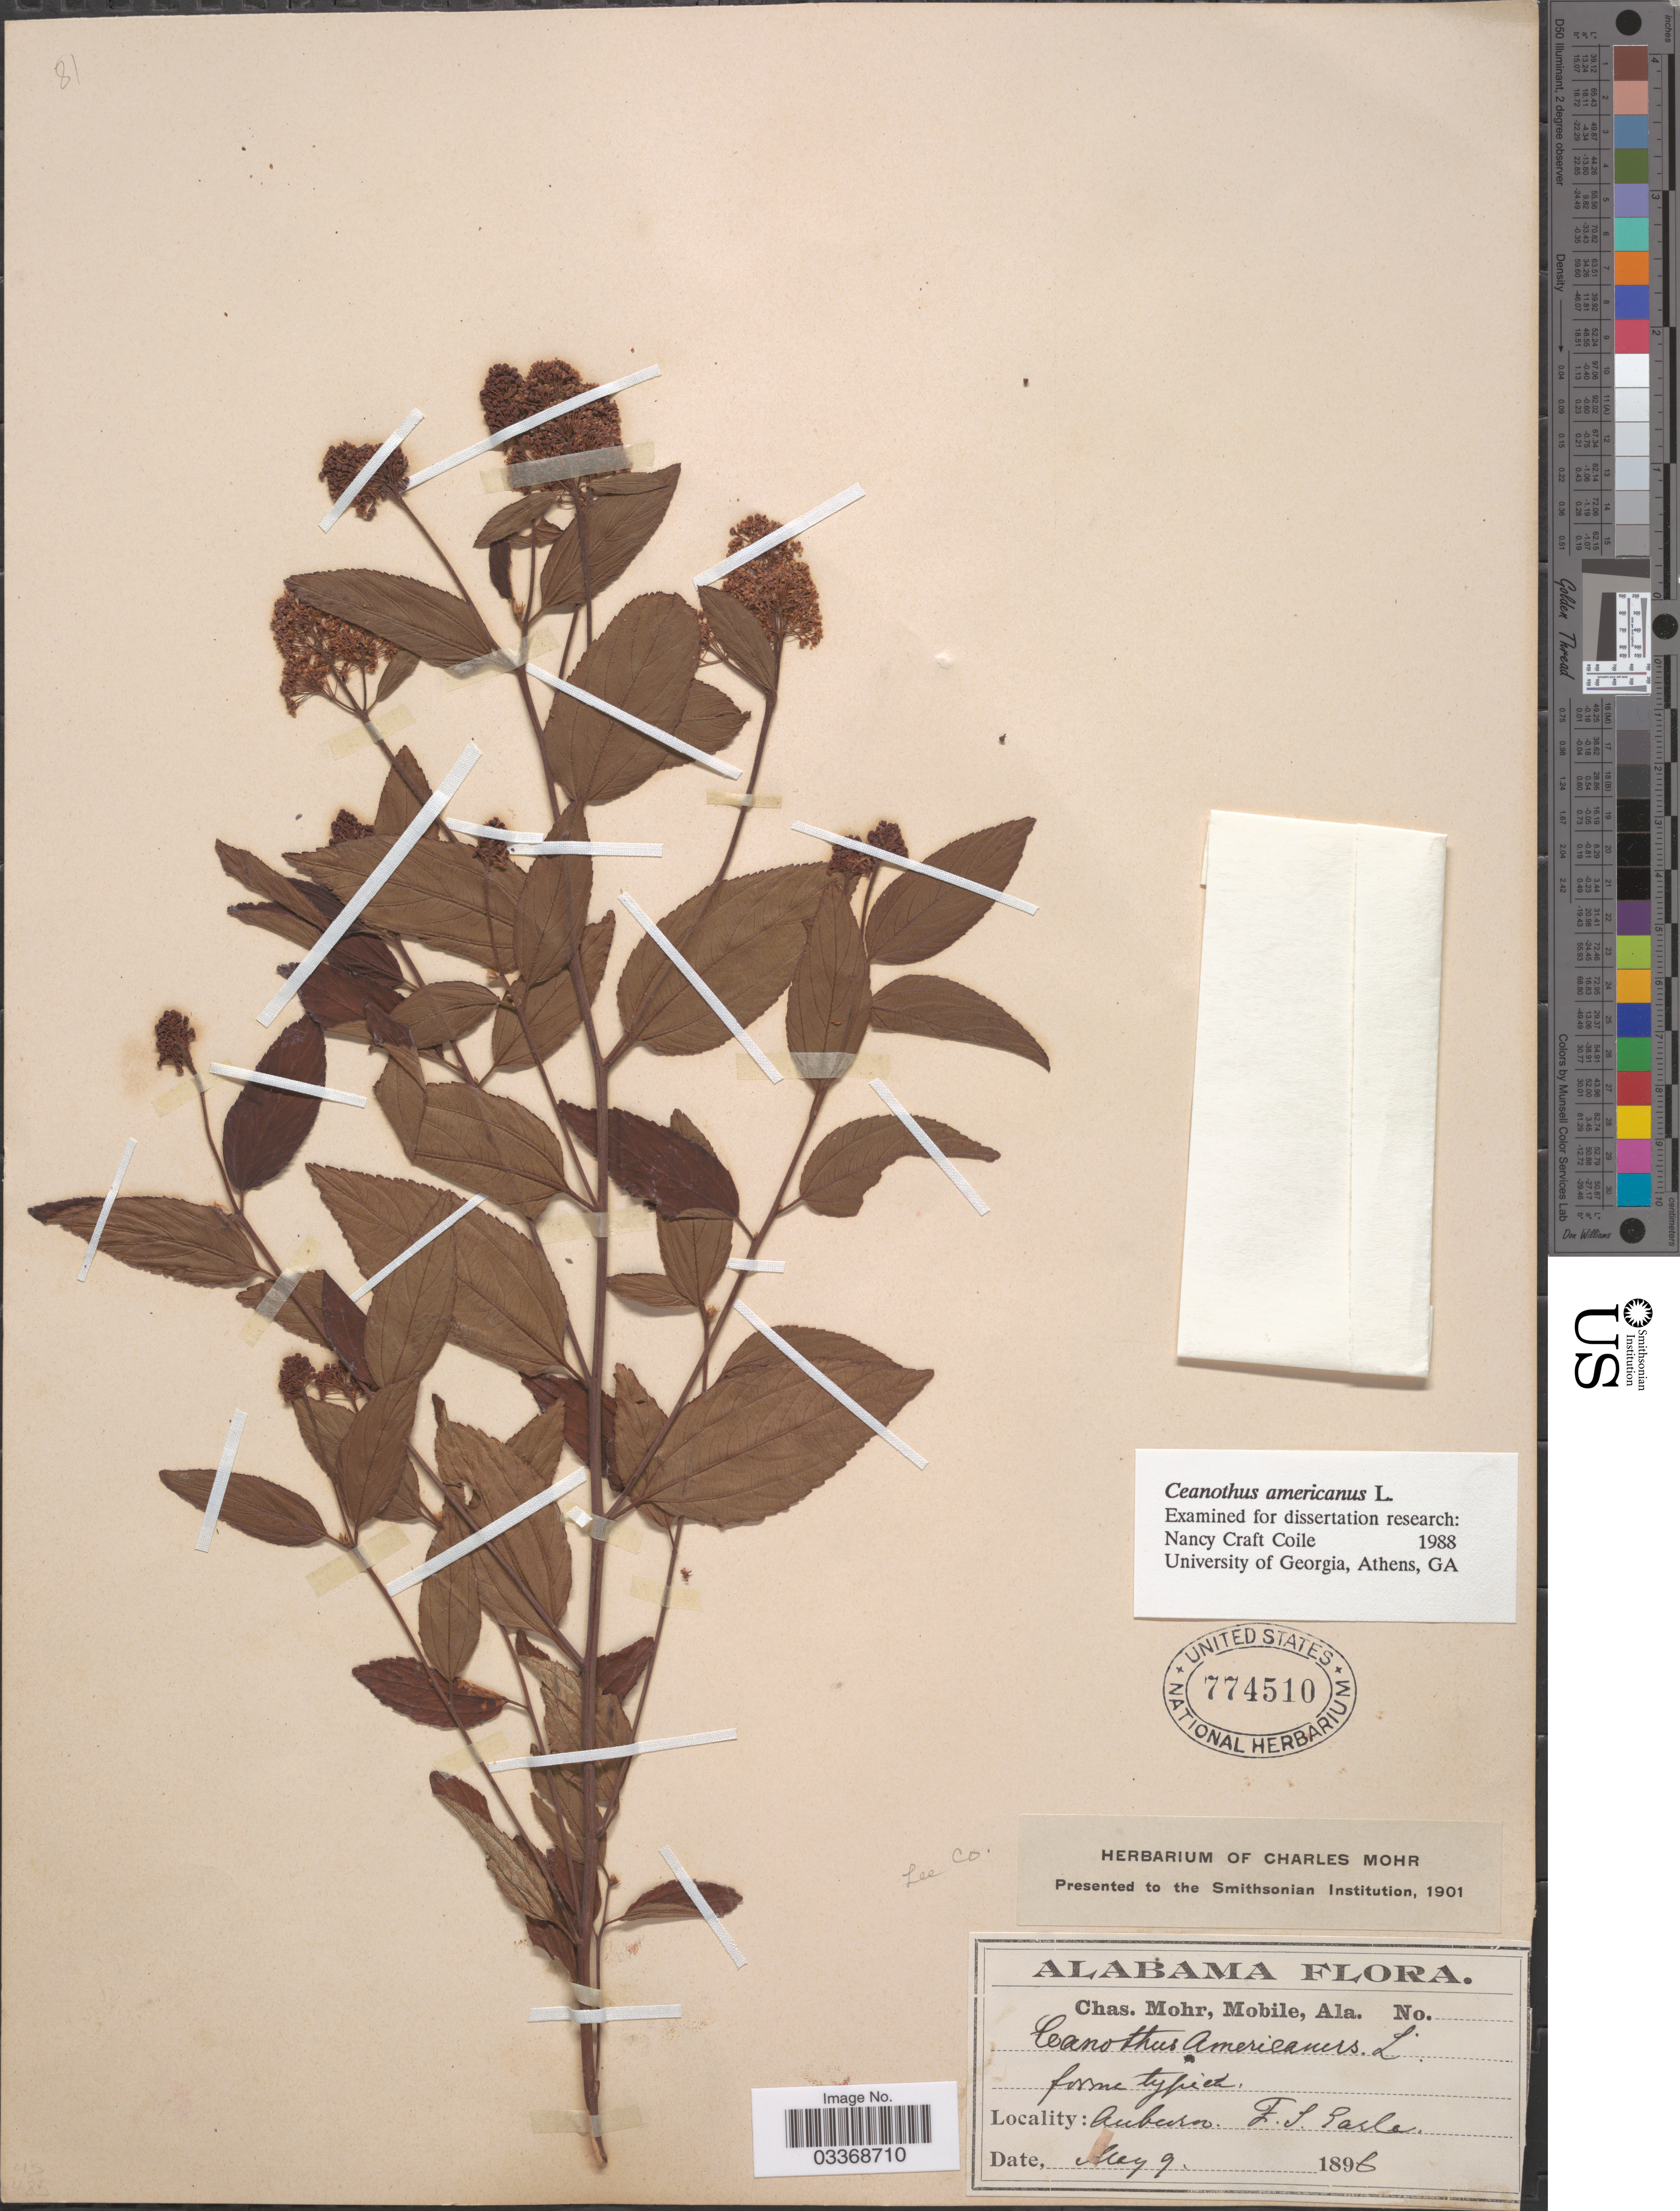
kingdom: Plantae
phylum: Tracheophyta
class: Magnoliopsida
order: Rosales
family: Rhamnaceae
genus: Ceanothus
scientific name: Ceanothus americanus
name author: L.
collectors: F. S. Earle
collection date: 1896-05-09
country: United States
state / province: Alabama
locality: Lee Co. Auburn.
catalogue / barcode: US 774510